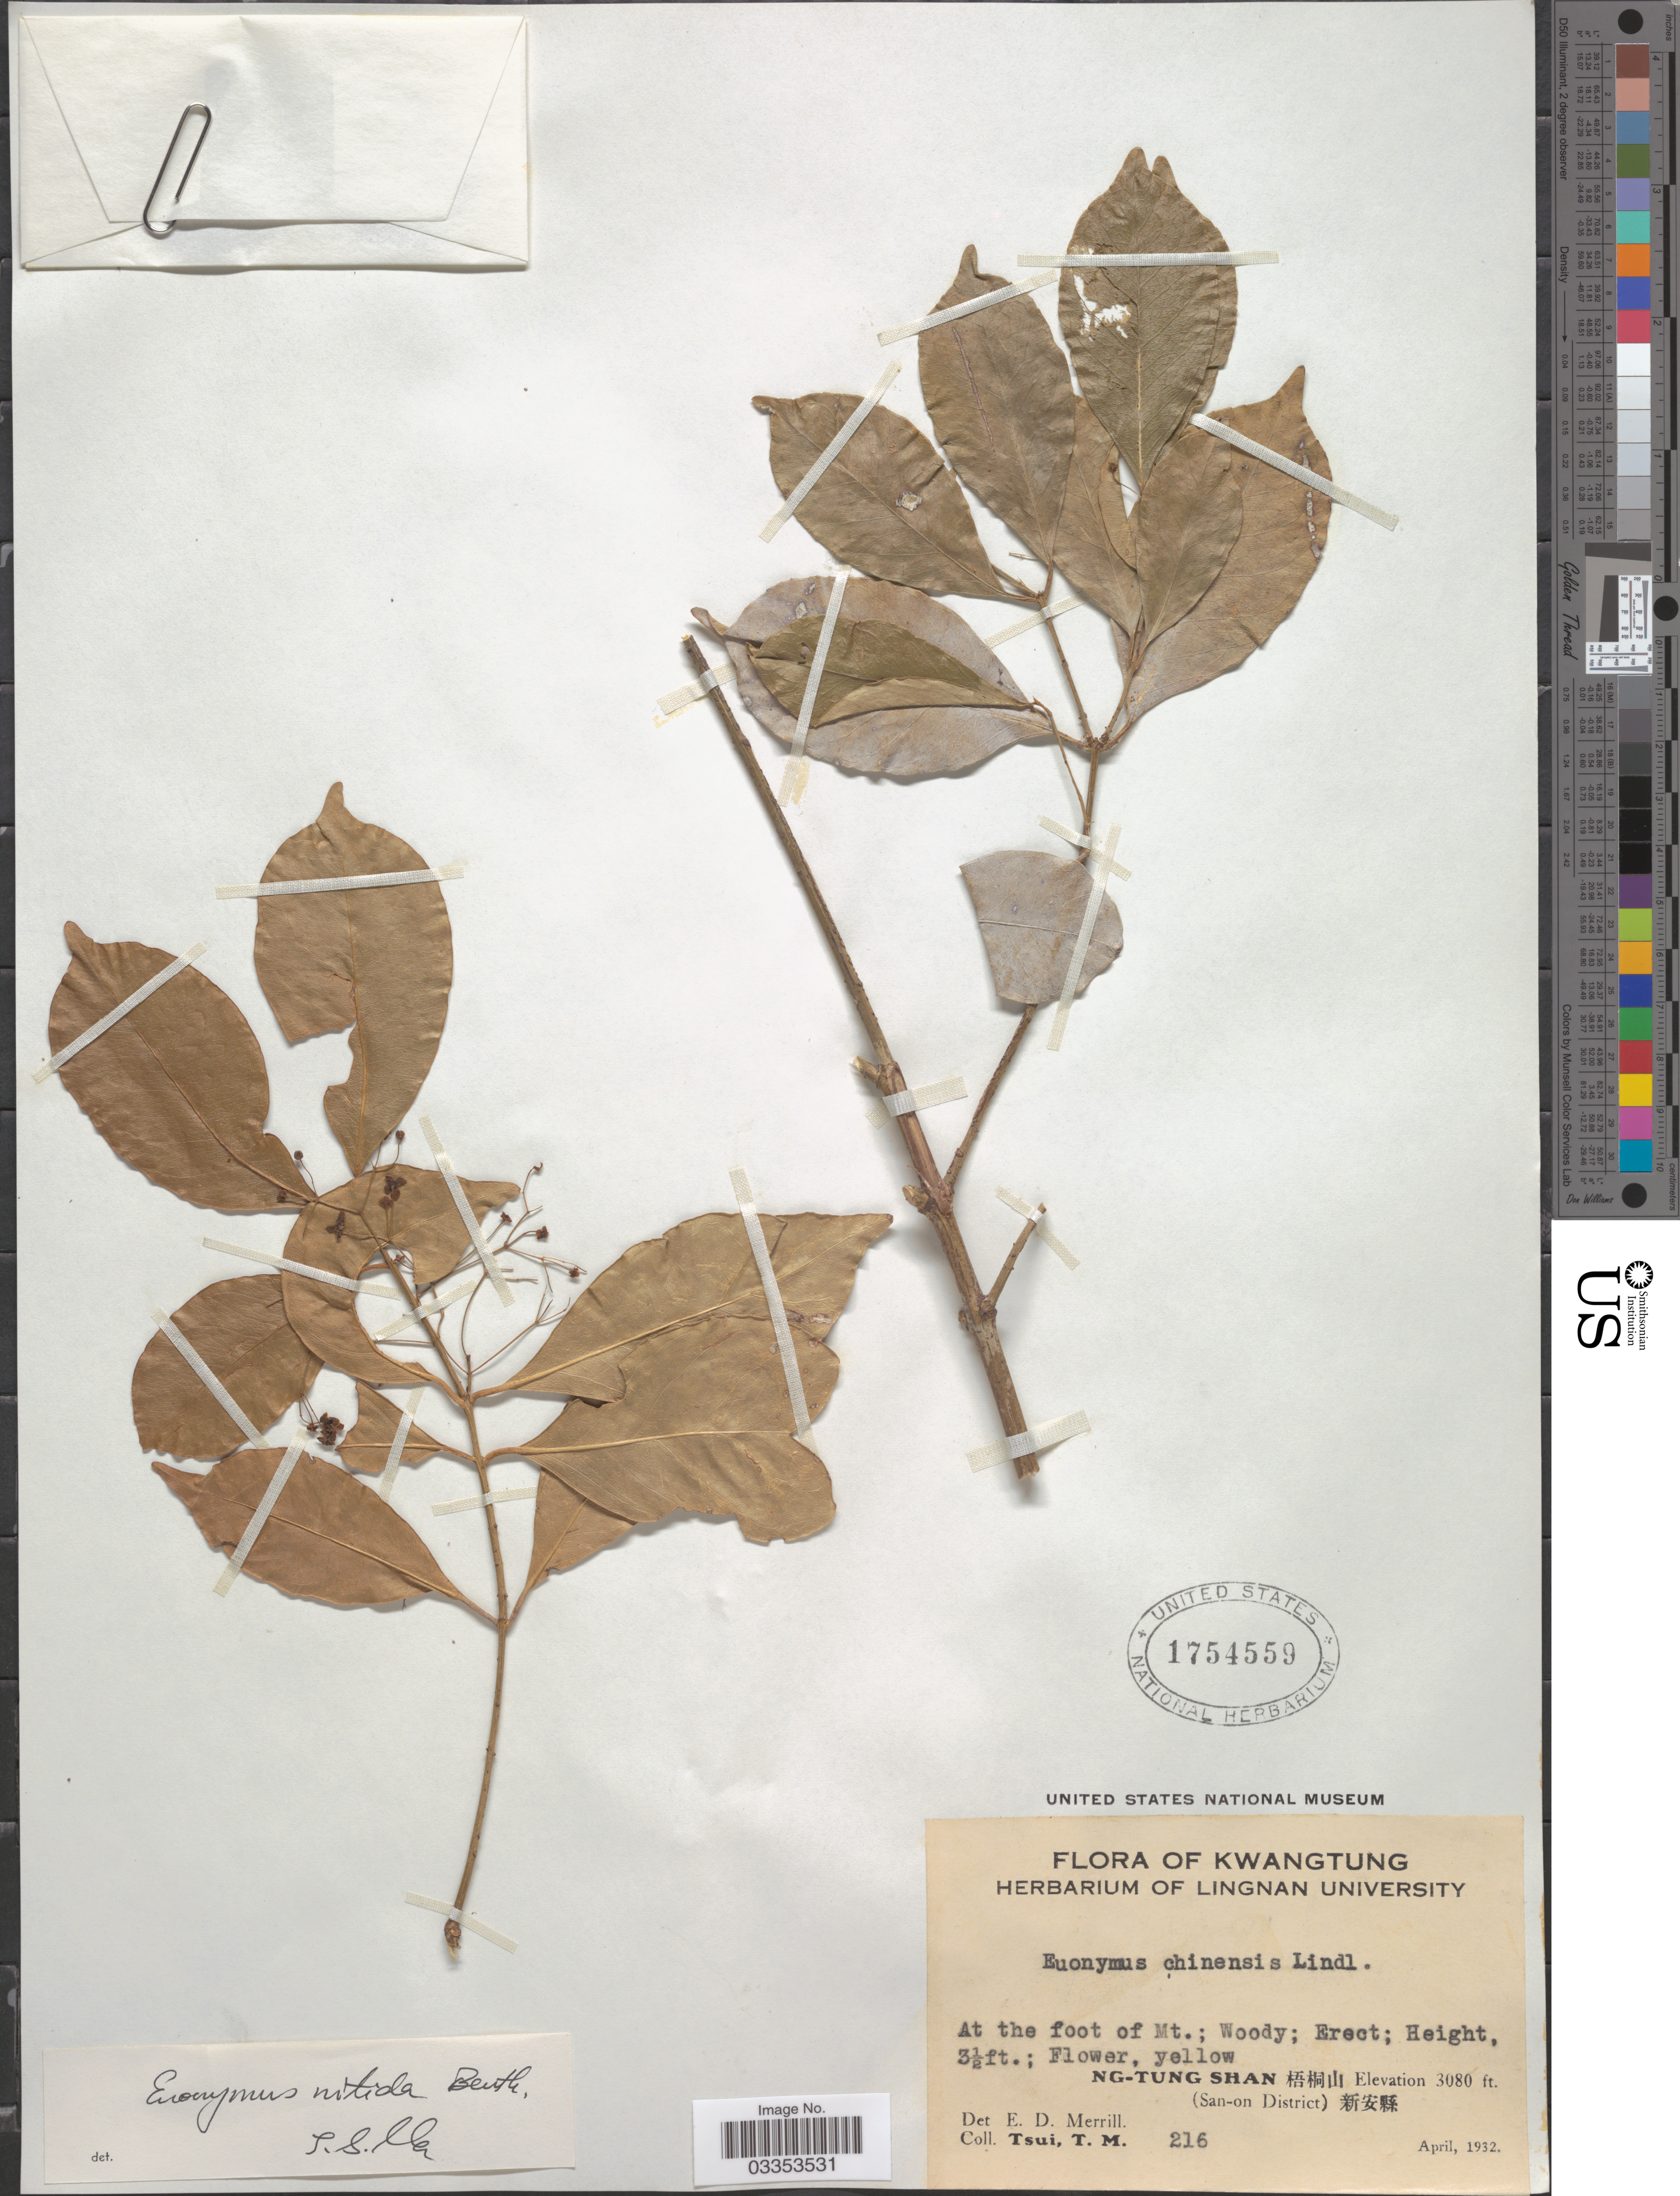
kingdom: Plantae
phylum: Tracheophyta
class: Magnoliopsida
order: Celastrales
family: Celastraceae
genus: Euonymus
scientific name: Euonymus nitidus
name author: Benth.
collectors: T. Tsui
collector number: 216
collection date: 1932-04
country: China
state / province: Guangdong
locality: Kwatung.At the foot of Mt. Ng-Tung Shan (San-on District) .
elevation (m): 939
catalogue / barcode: US 1754559